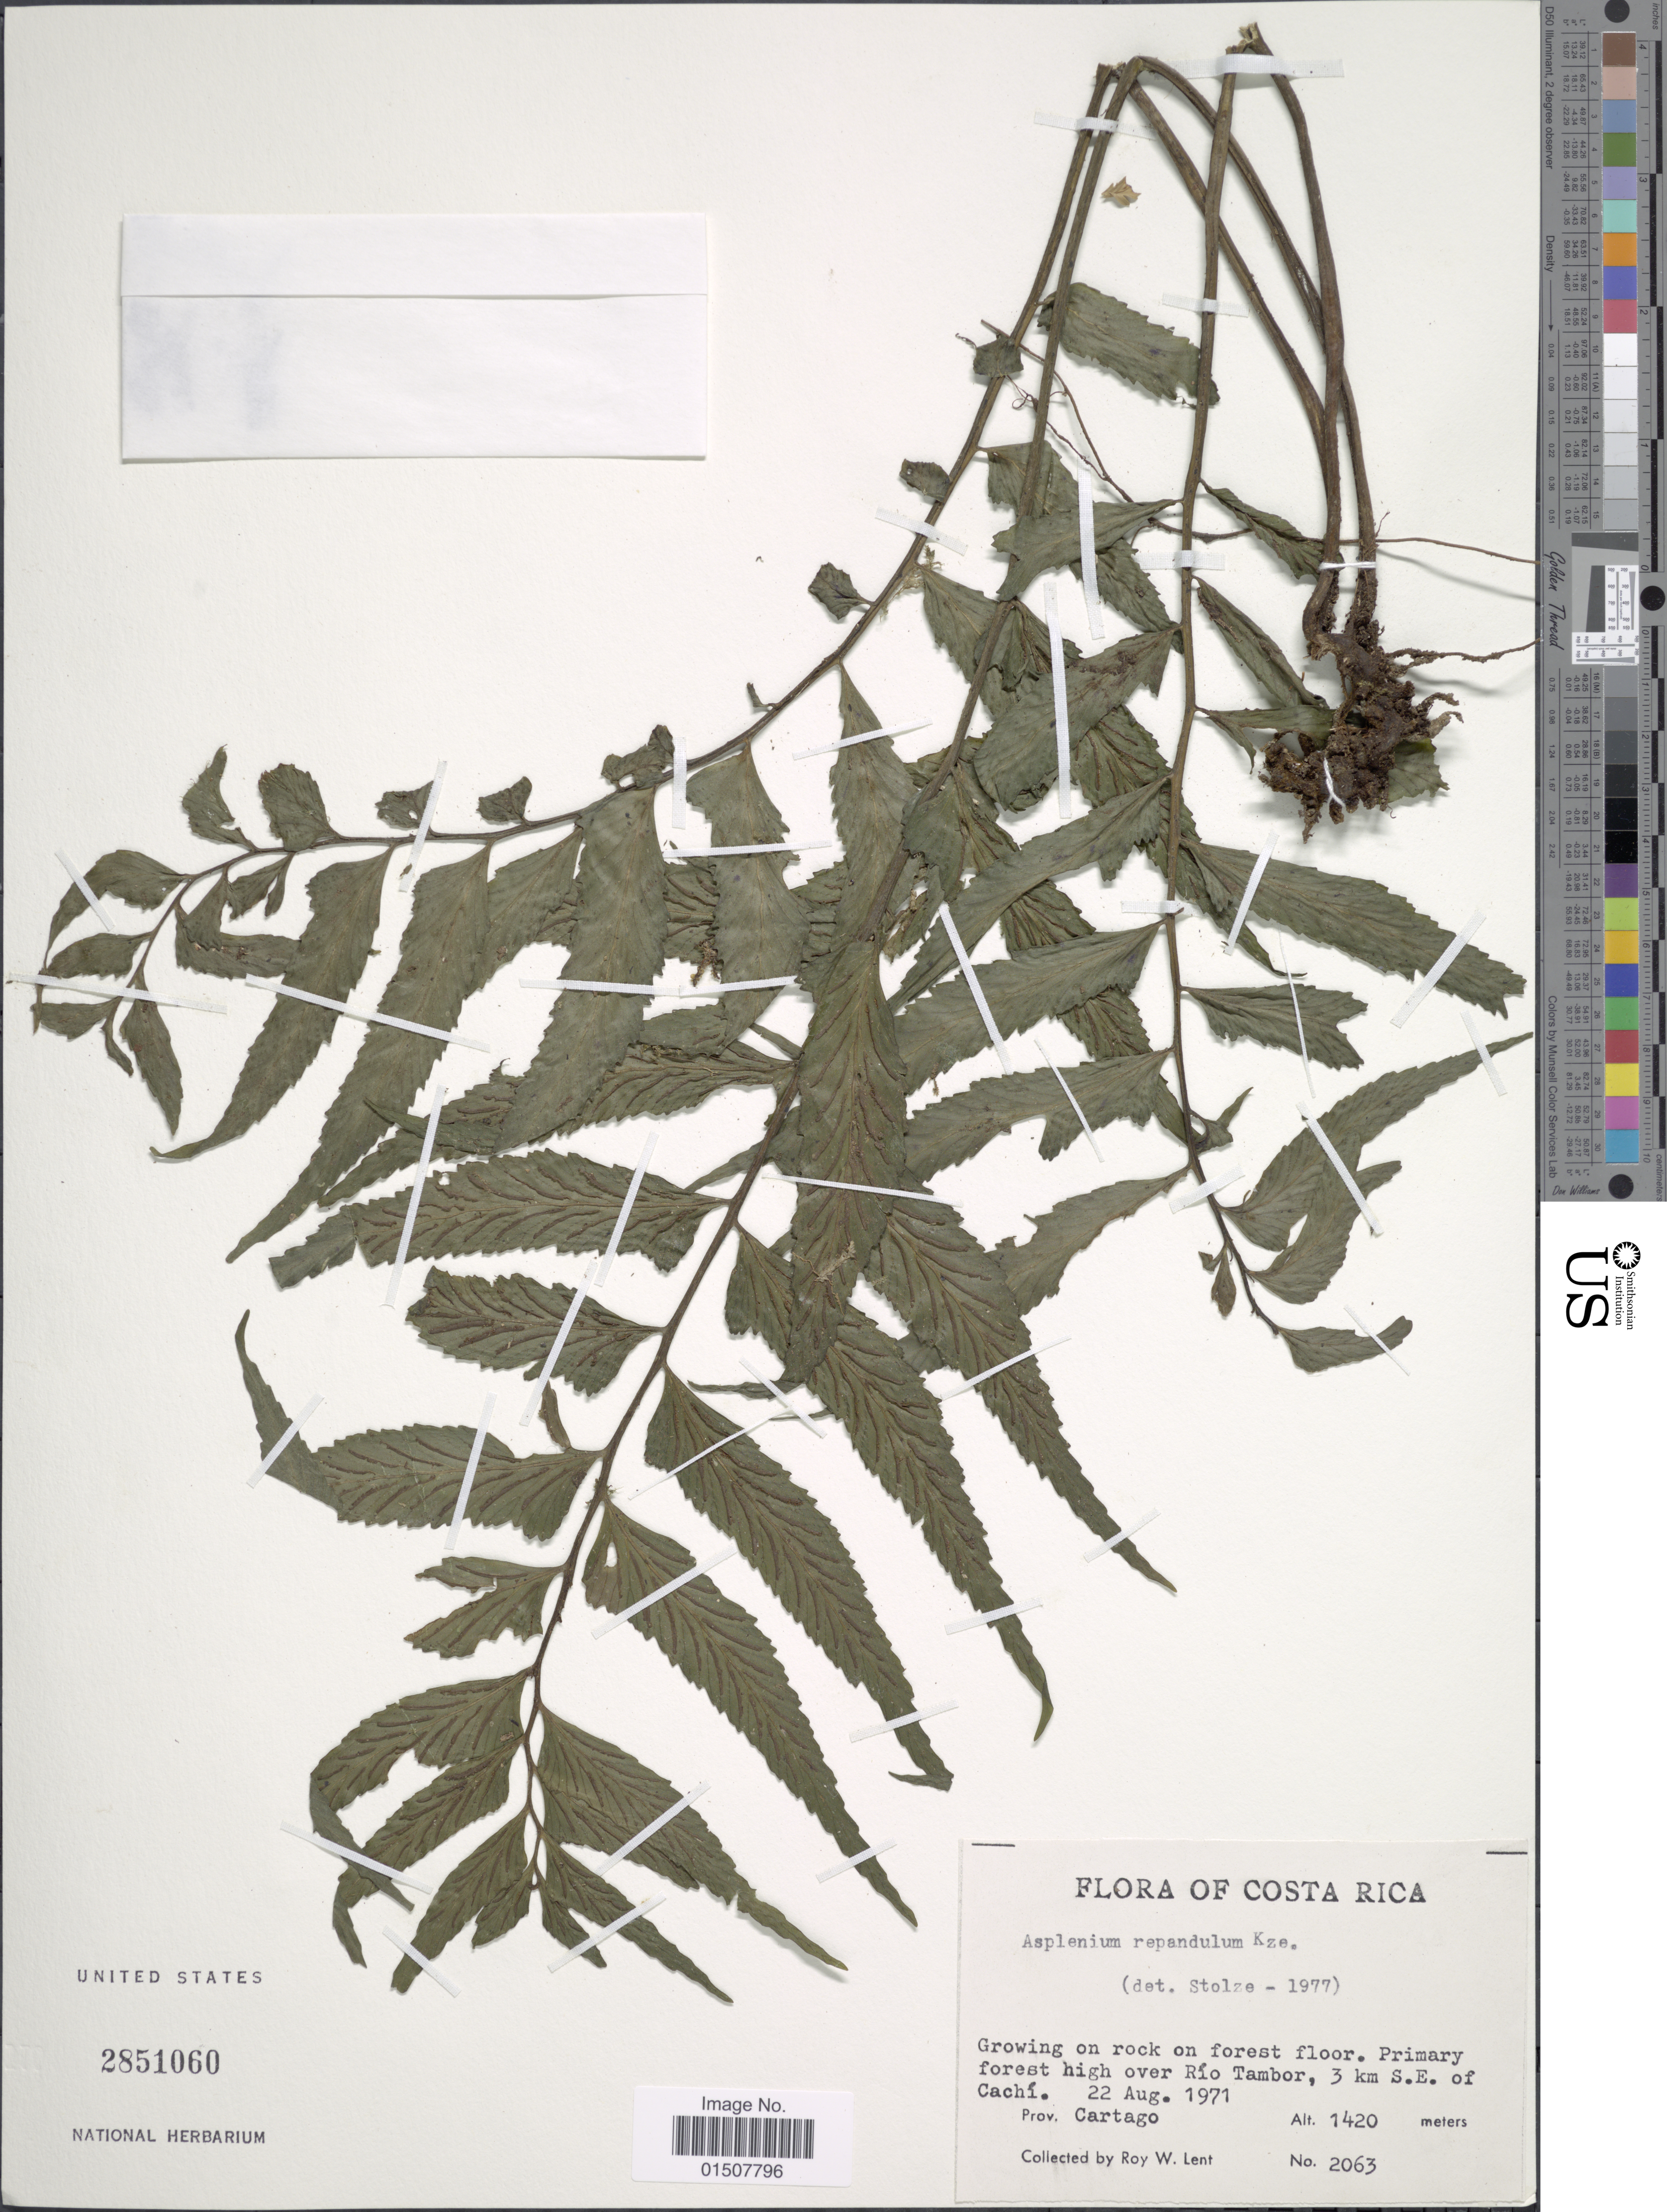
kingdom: Plantae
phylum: Tracheophyta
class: Polypodiopsida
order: Polypodiales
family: Aspleniaceae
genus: Asplenium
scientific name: Asplenium riparium Brack., nom. illeg.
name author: Brack. in Wilkes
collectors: R. W. Lent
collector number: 2063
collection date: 1971-08-22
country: Costa Rica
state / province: Cartago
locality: Growing on rock on forest floor. Primary forest high over Rio Tambor, 3 km S.E. of Cachi. Prov. Cartago.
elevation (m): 1420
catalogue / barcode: US 2851060